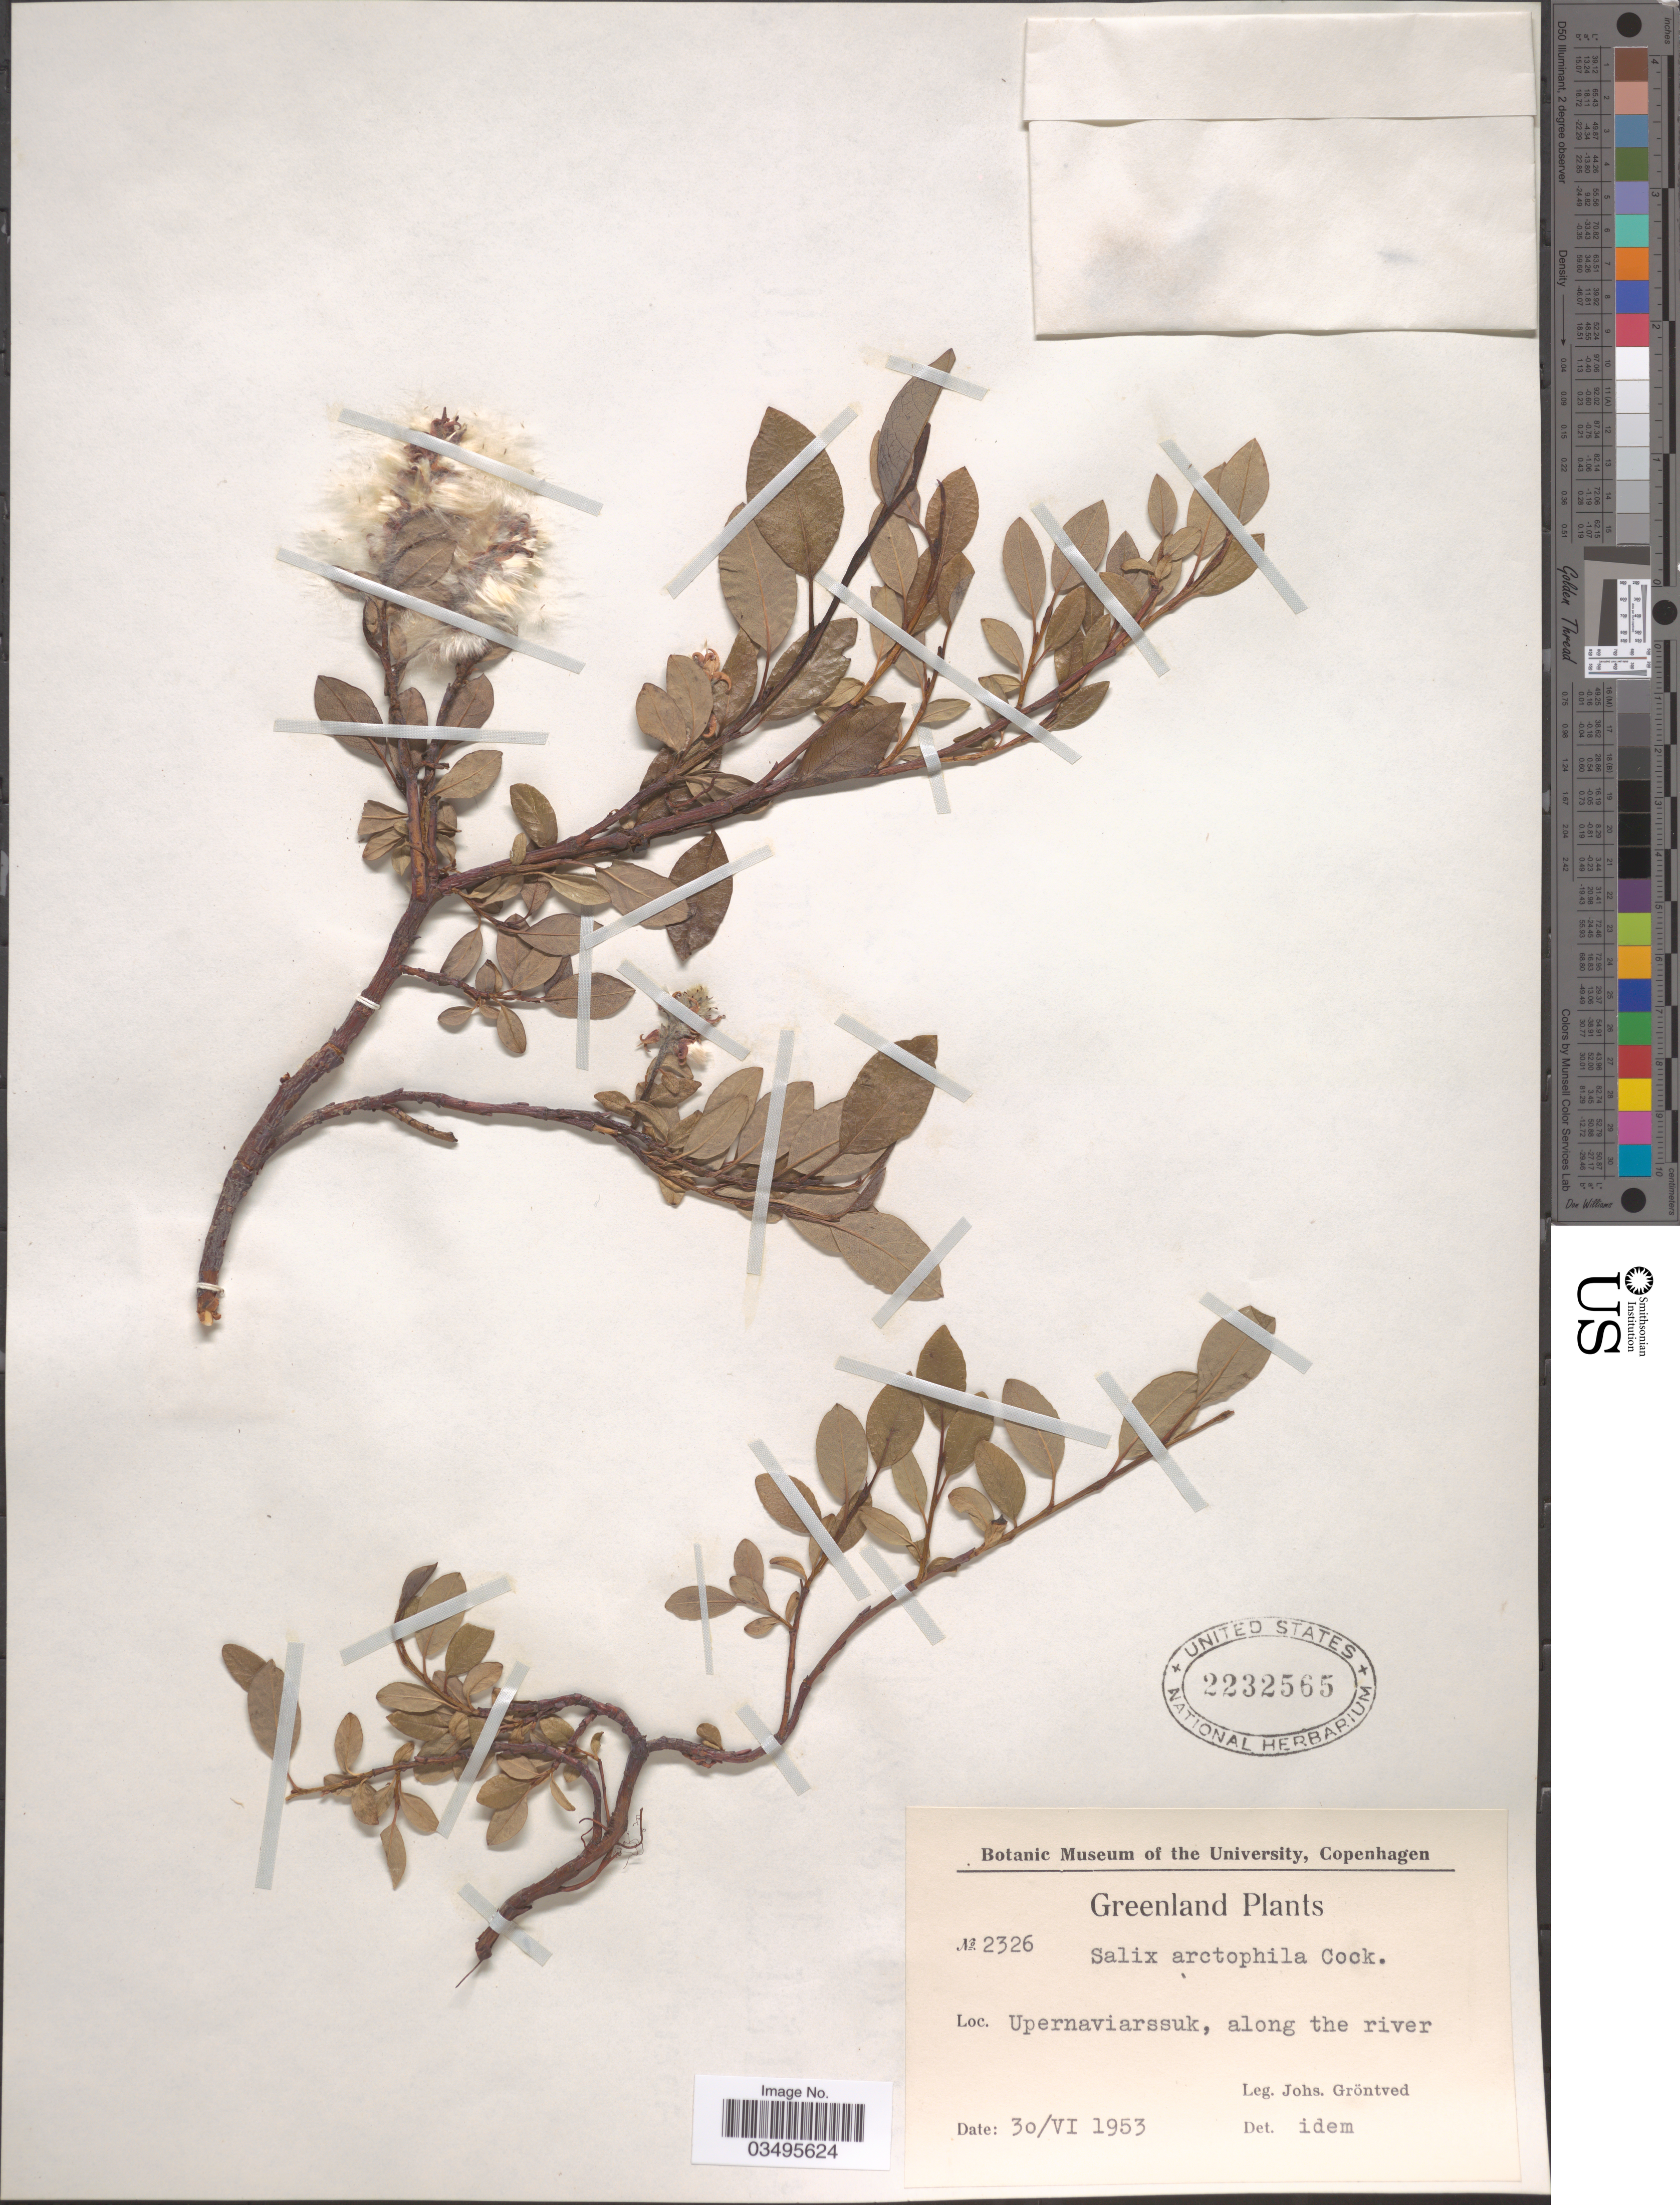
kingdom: Plantae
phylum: Tracheophyta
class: Magnoliopsida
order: Malpighiales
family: Salicaceae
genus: Salix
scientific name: Salix arctophila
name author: Cockerell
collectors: J. Gröntved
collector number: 2326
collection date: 1953-06-30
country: Greenland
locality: Upernaviarssuk, along the river.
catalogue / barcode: US 2232565